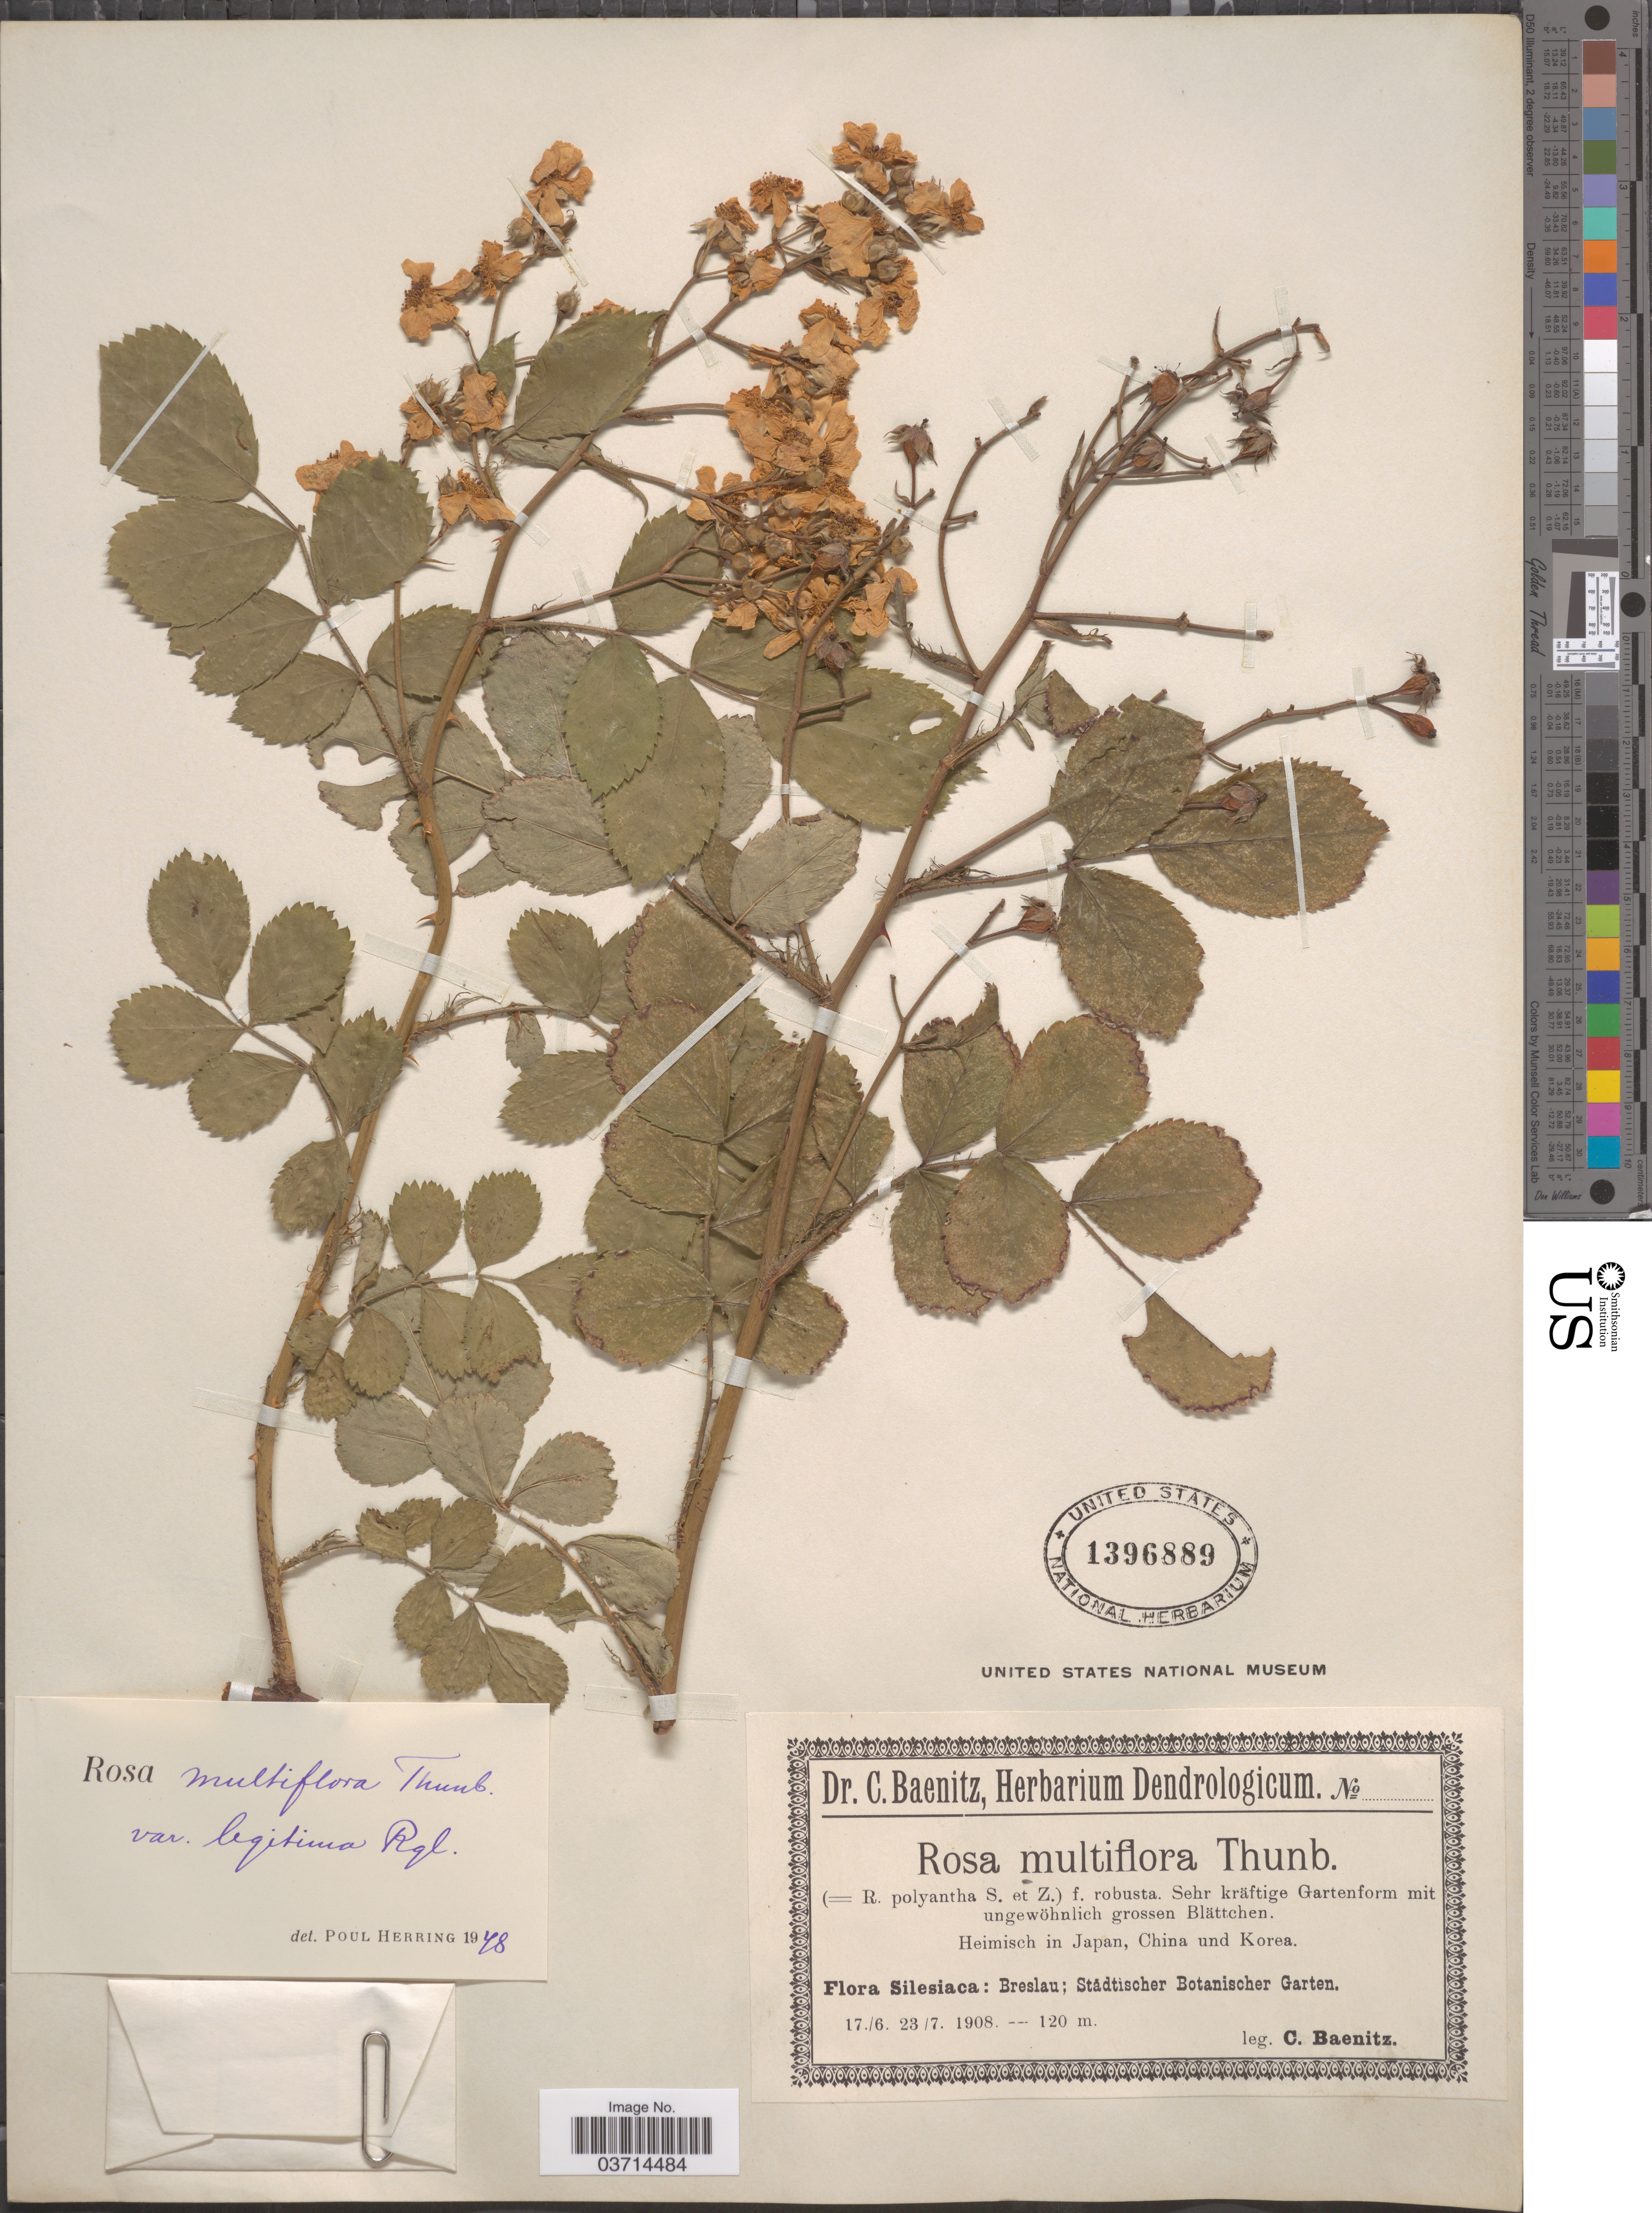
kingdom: Plantae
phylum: Tracheophyta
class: Magnoliopsida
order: Rosales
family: Rosaceae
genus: Rosa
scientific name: Rosa multiflora var. legitima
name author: Regel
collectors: C. G. Baenitz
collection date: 1908-06-17/1908-07-23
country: Poland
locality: Silesiaca: Breslau; Stădtischer Botanischer Garten.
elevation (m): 120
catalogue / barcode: US 1396889